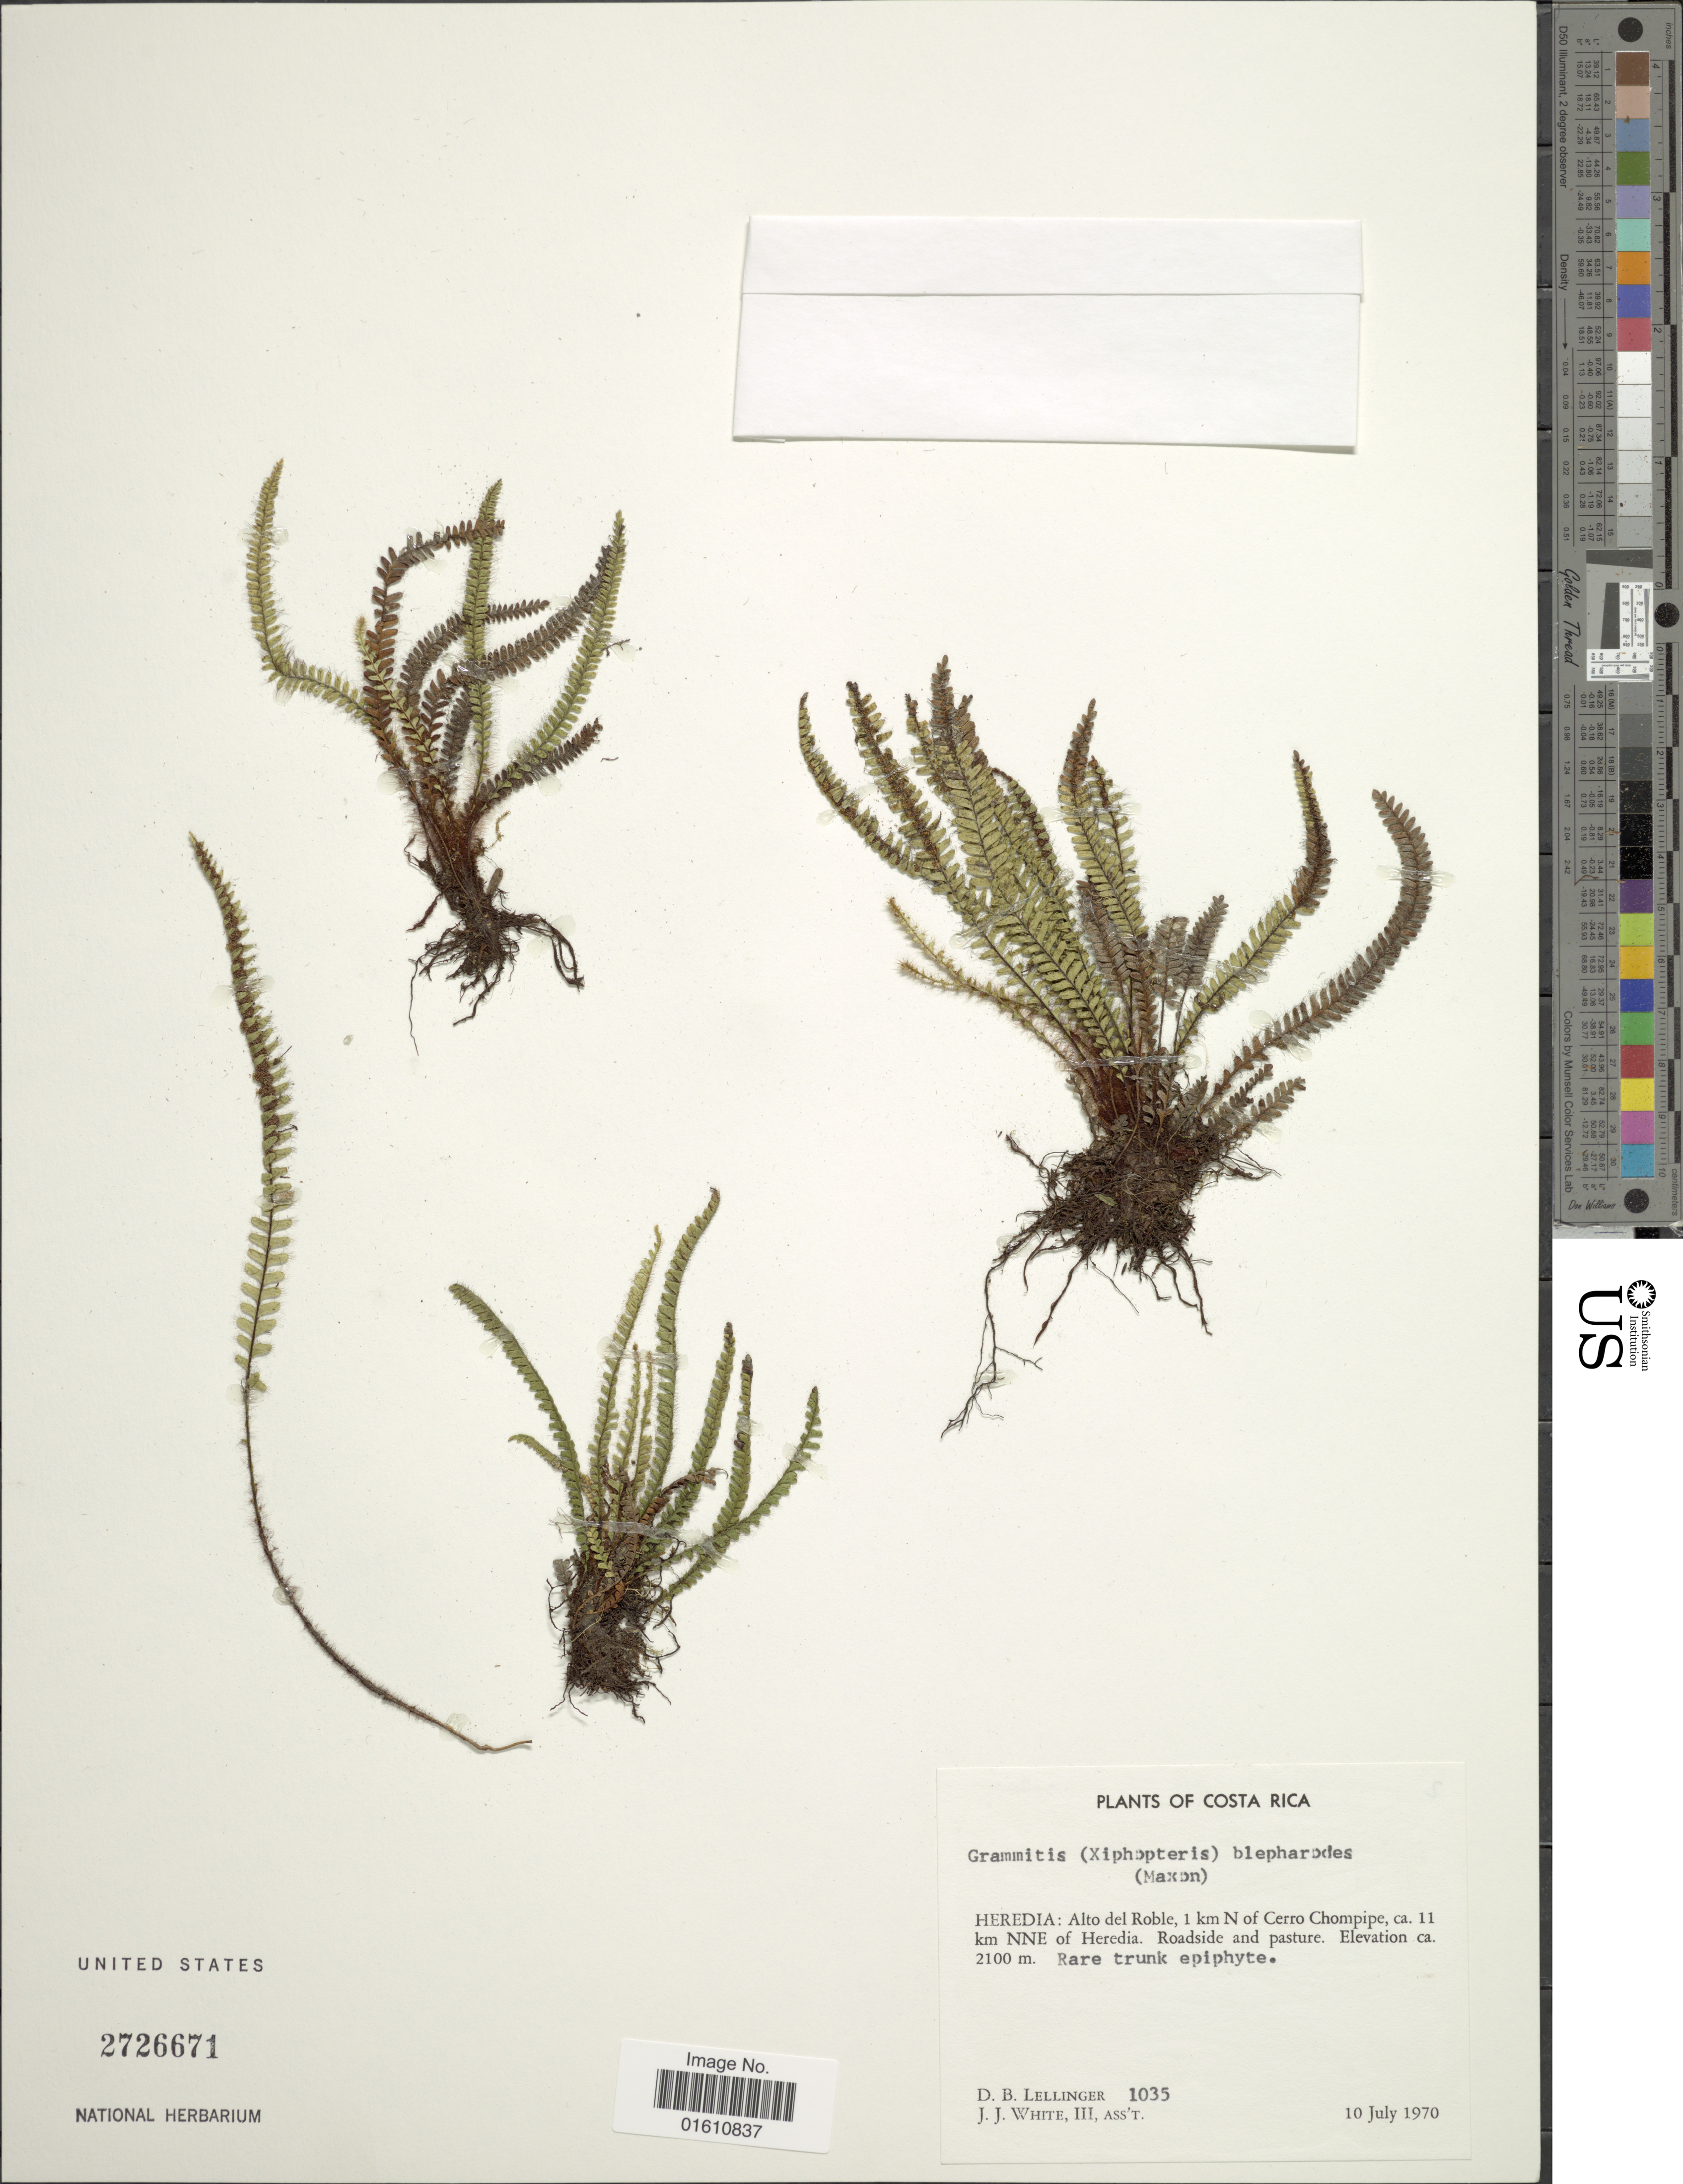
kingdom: Plantae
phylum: Tracheophyta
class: Polypodiopsida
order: Polypodiales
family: Polypodiaceae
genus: Moranopteris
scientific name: Moranopteris taenifolia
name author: (Jenman) R. Y. Hirai & J. Prado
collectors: D. B. Lellinger & J. J. White III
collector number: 1035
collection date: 1970-07-10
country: Costa Rica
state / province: Heredia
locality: Heredia: Alto del Roble, 1 km N of Cerro Chompipe, ca 11 km NNE of Heredia, roadside and pasture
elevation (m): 2100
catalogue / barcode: US 2726671